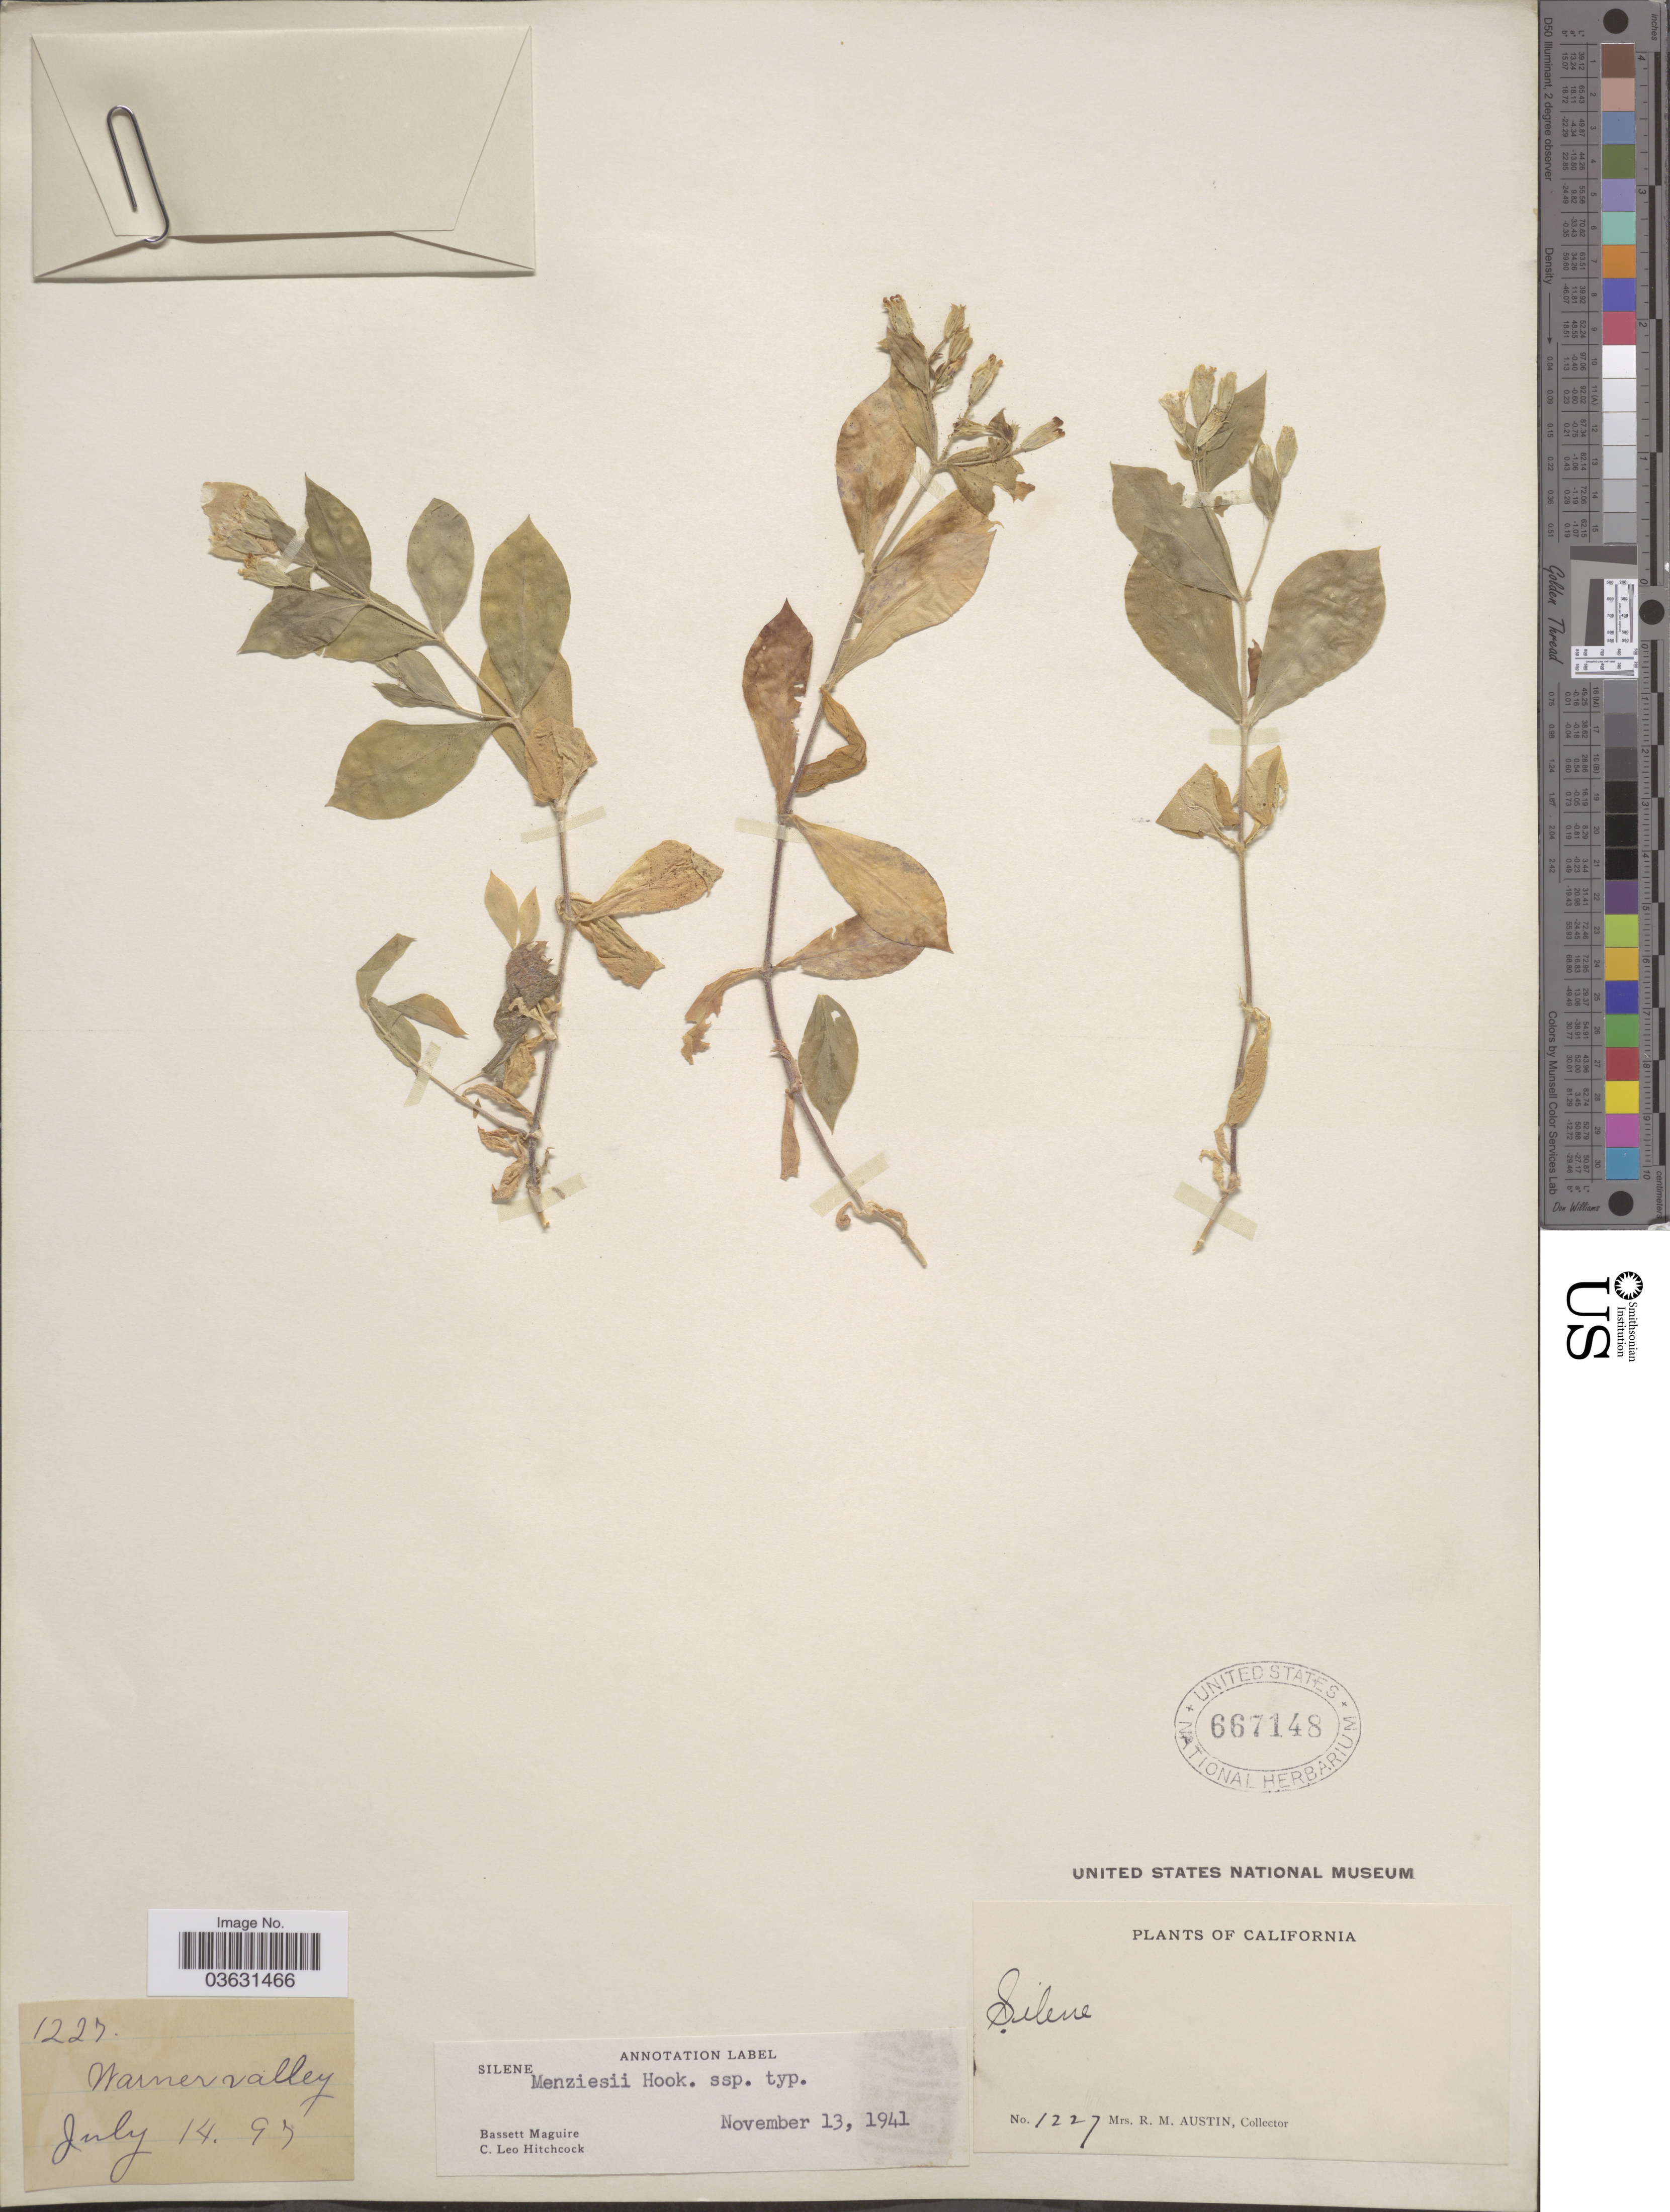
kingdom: Plantae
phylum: Tracheophyta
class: Magnoliopsida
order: Caryophyllales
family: Caryophyllaceae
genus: Silene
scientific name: Silene menziesii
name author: Hook.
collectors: R. Austin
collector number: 1227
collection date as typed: Transcribed d/m/y: 14/7/97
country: United States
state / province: California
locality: Warner valley.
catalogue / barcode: US 667148